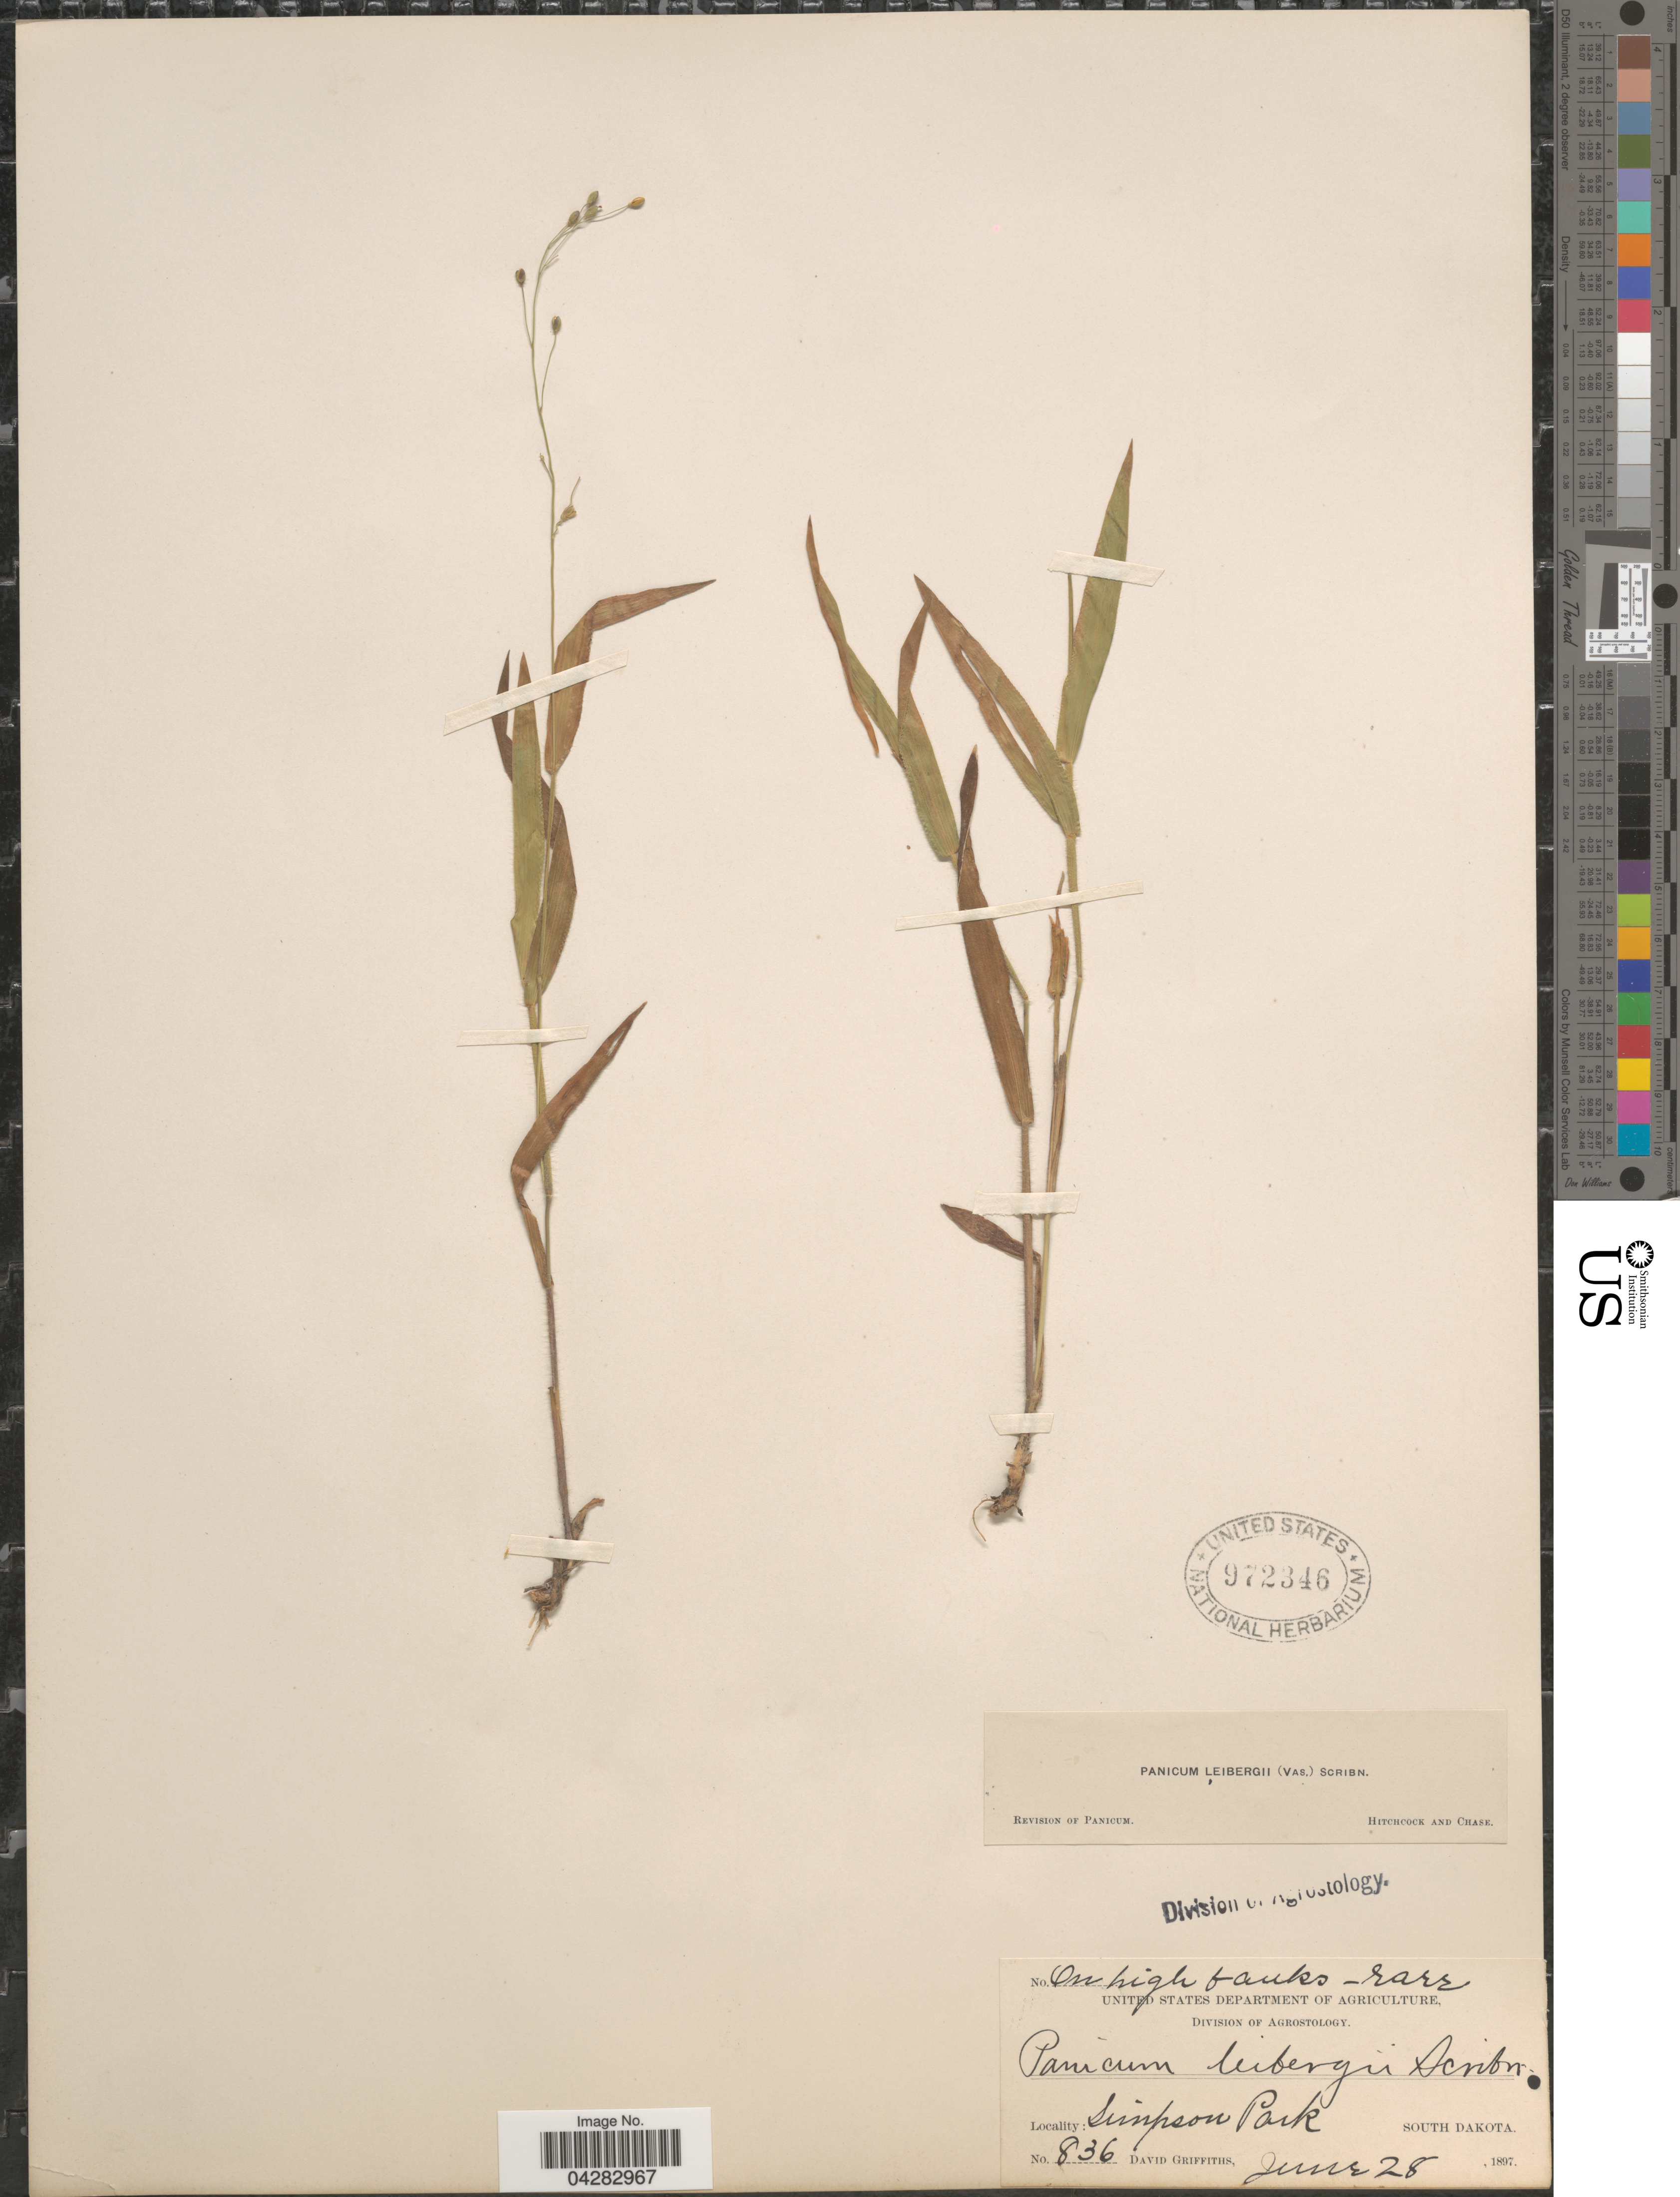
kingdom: Plantae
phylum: Tracheophyta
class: Liliopsida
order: Poales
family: Poaceae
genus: Dichanthelium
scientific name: Dichanthelium leibergii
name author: (Vasey) Gould & C.A. Clark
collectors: D. Griffiths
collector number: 836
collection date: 1897-06-28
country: United States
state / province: South Dakota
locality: Simpson Park.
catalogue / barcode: US 972346